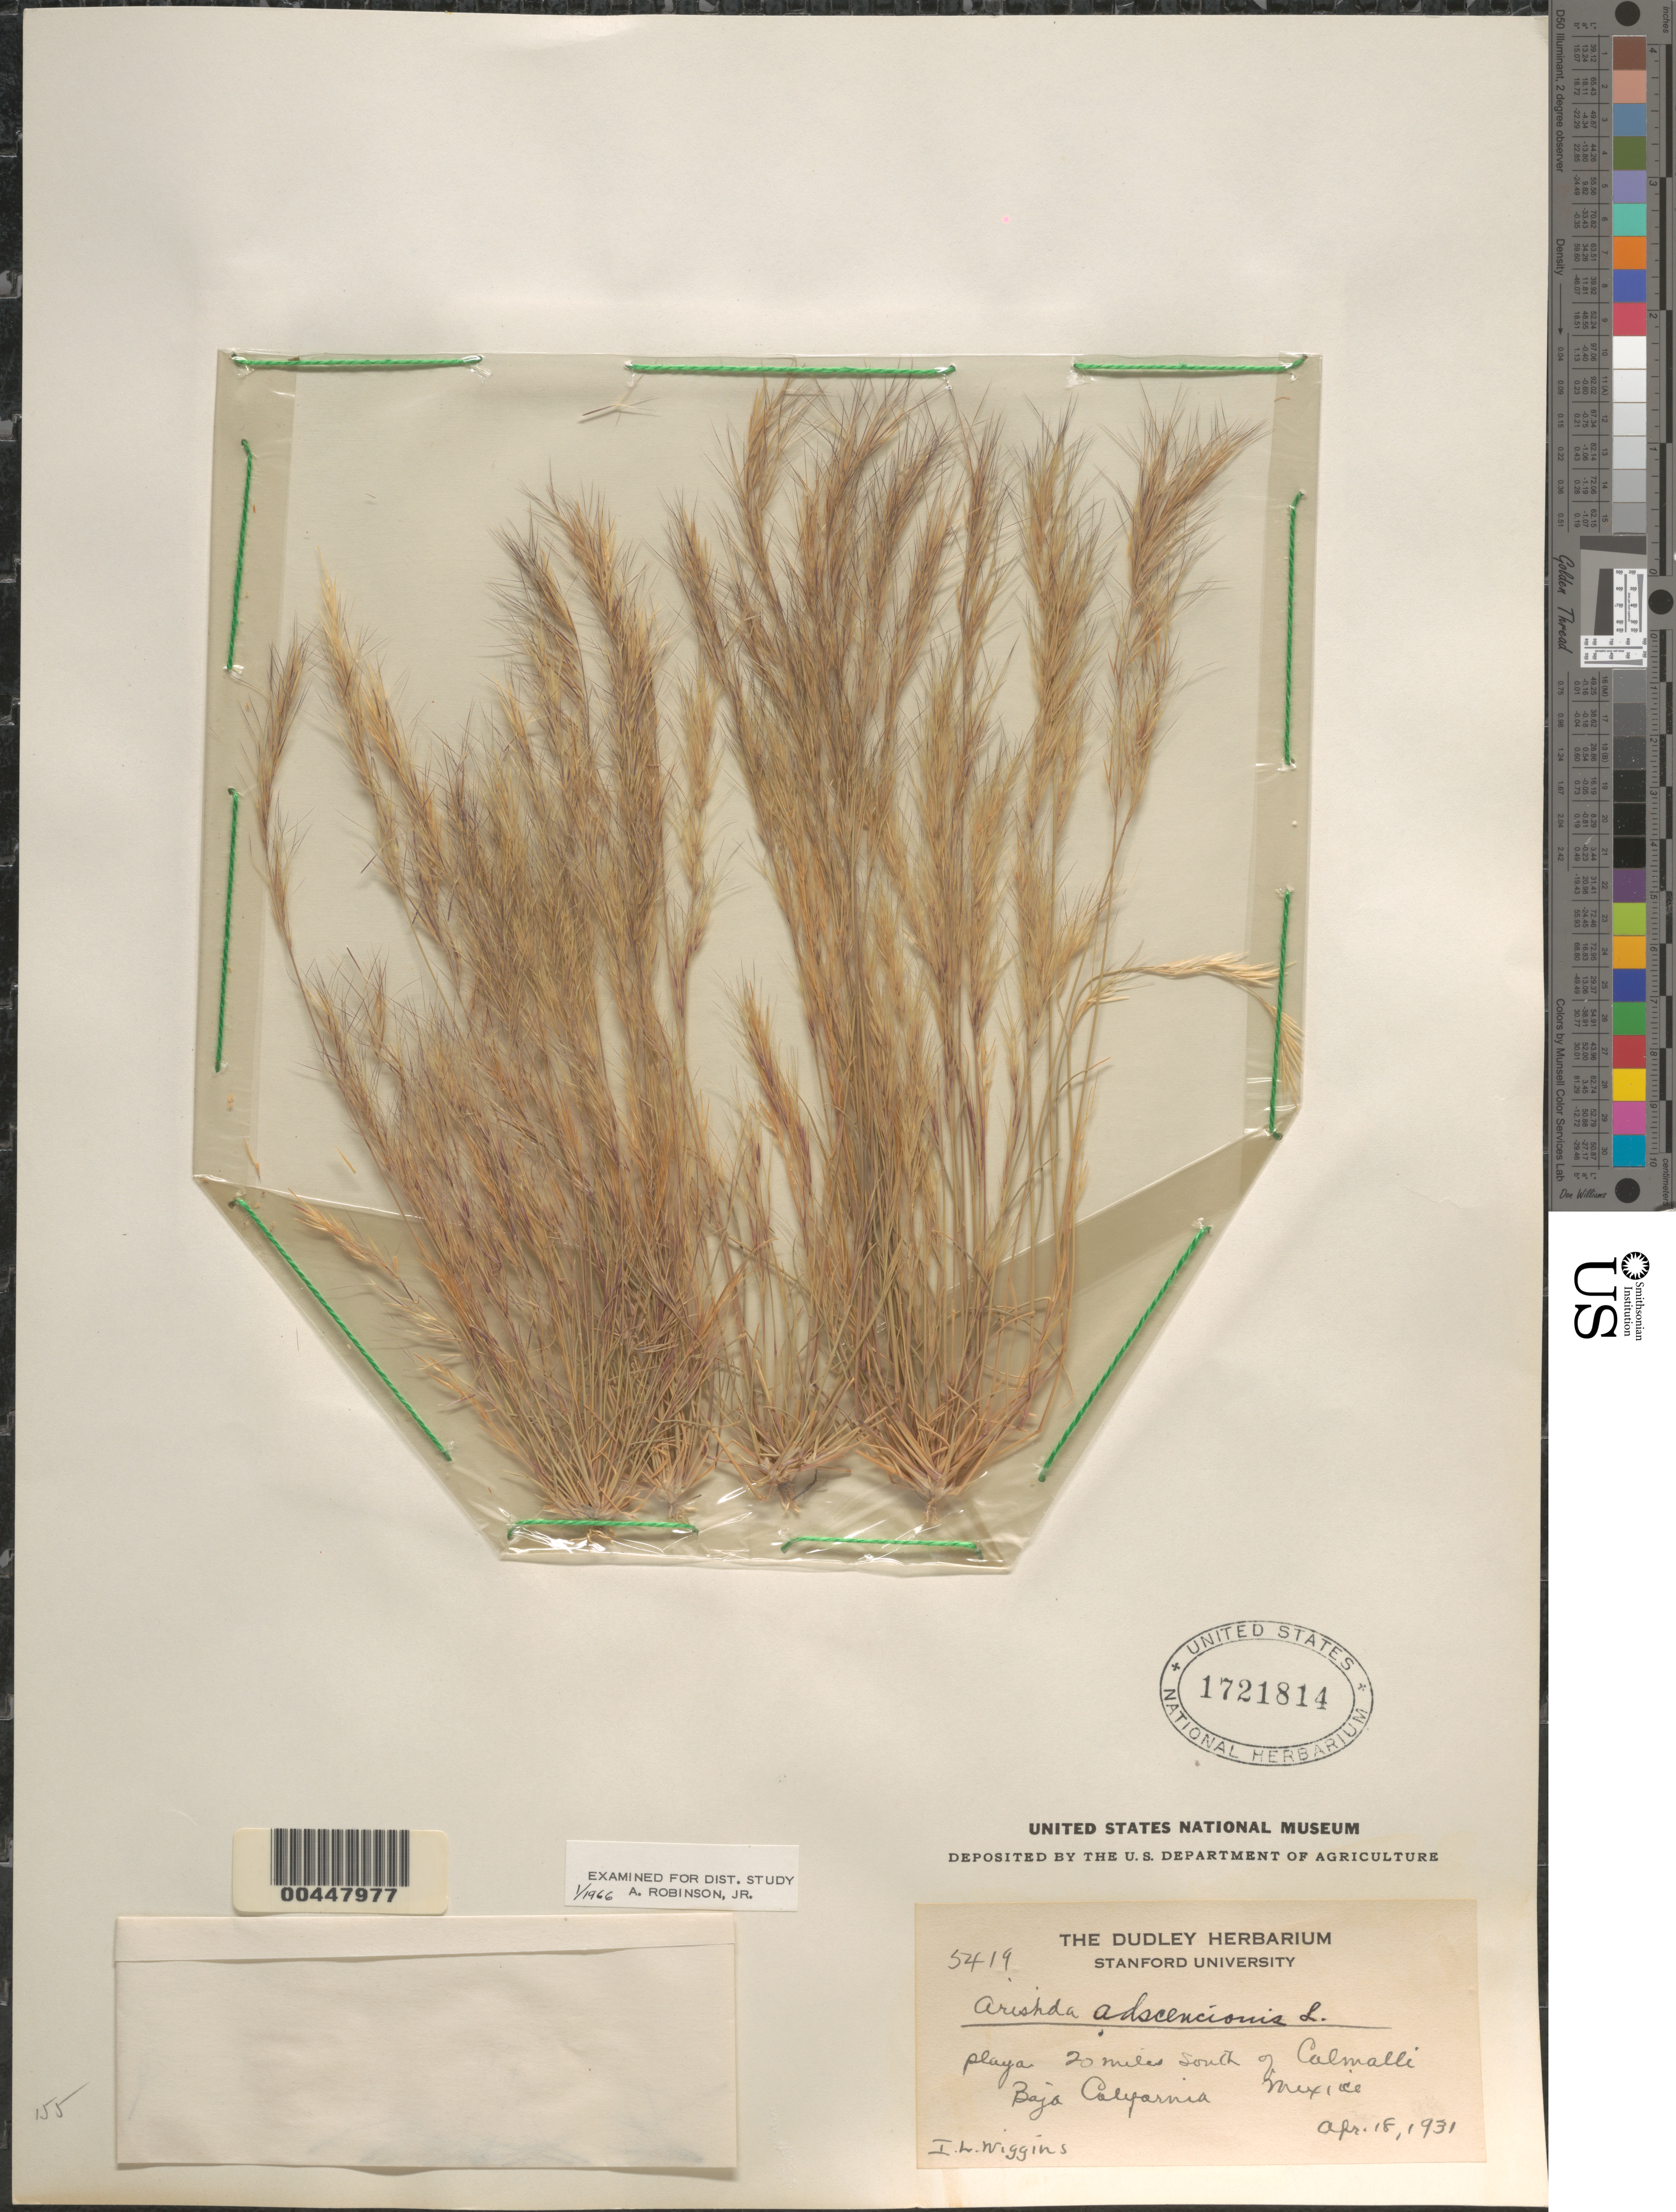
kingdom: Plantae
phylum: Tracheophyta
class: Liliopsida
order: Poales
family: Poaceae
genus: Aristida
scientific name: Aristida adscensionis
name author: L.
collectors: I. L. Wiggins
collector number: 5419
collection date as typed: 18 Apr 1931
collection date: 1931-04-18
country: Mexico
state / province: Baja California Sur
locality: Playa, 20 miles S of Calmalli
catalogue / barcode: US 1721814